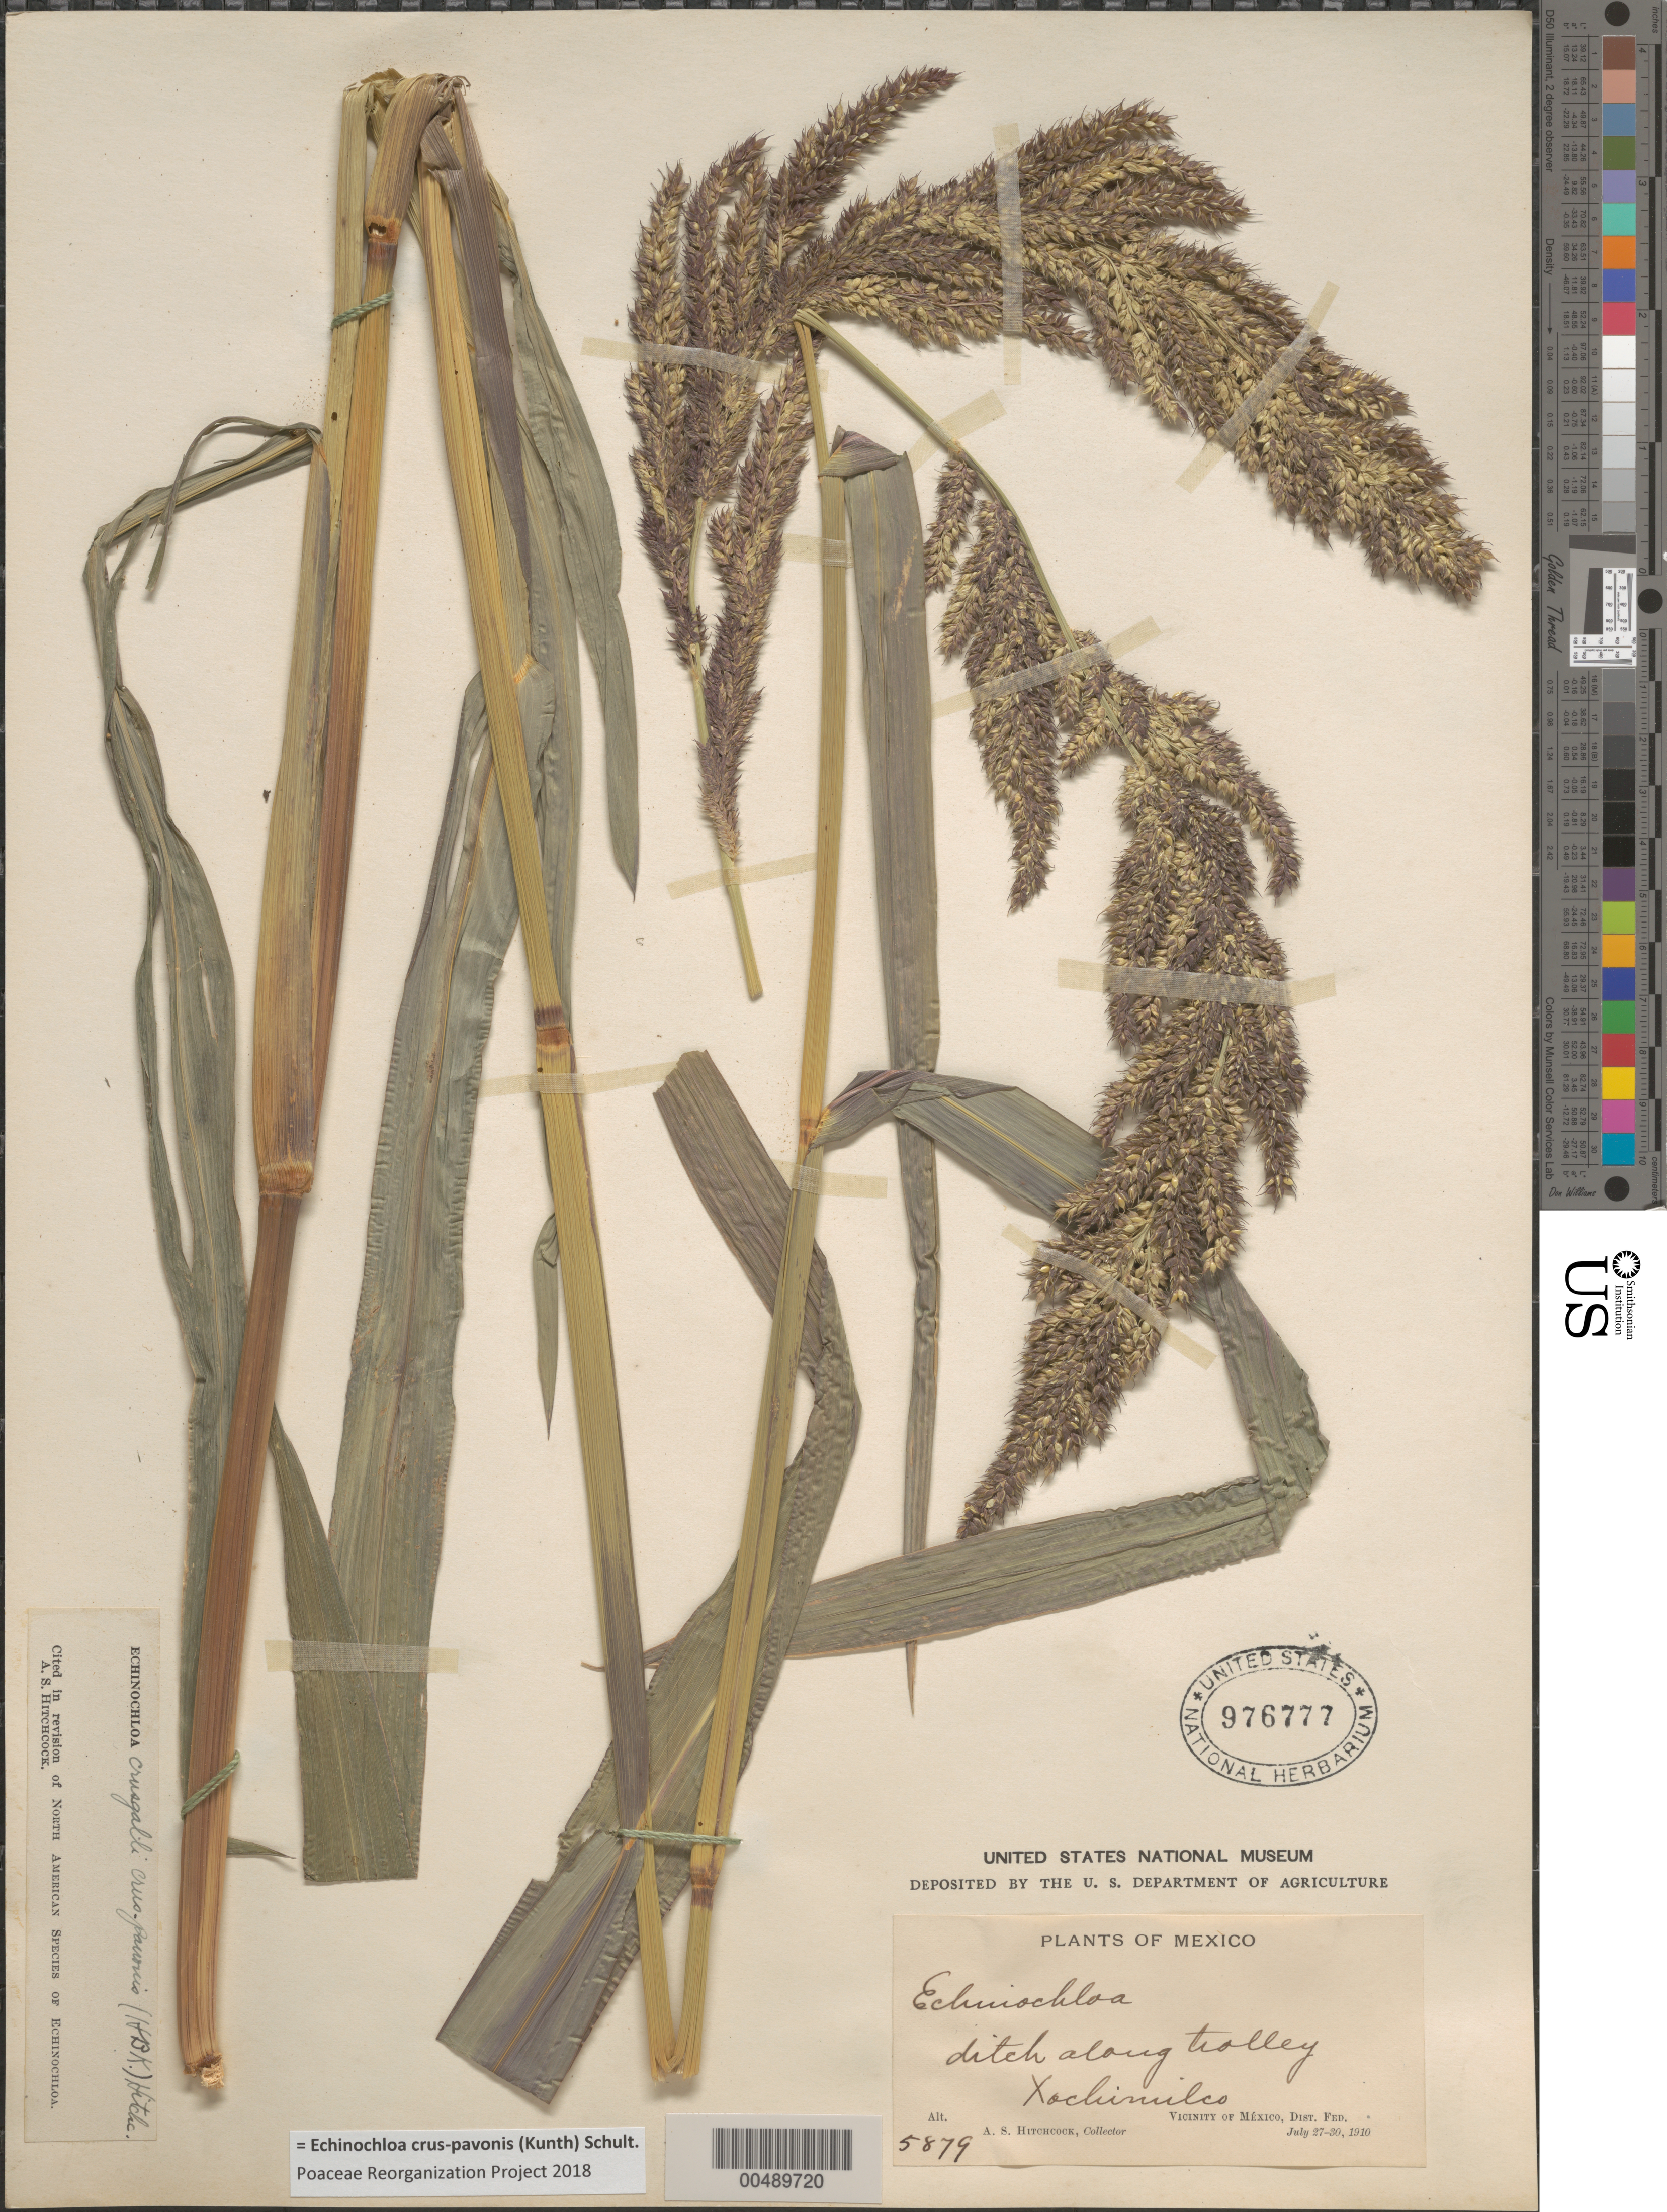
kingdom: Plantae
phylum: Tracheophyta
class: Liliopsida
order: Poales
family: Poaceae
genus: Echinochloa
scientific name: Echinochloa crus-pavonis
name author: (Kunth) Schult.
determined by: Poaceae Reorganization Project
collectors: A. S. Hitchcock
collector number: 5879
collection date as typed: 27 Jul 1910 to 30 Jul 1910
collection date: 1910-07-27/1910-07-30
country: Mexico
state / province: Distrito Federal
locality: Xochimilco, vicinity of México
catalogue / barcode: US 976777